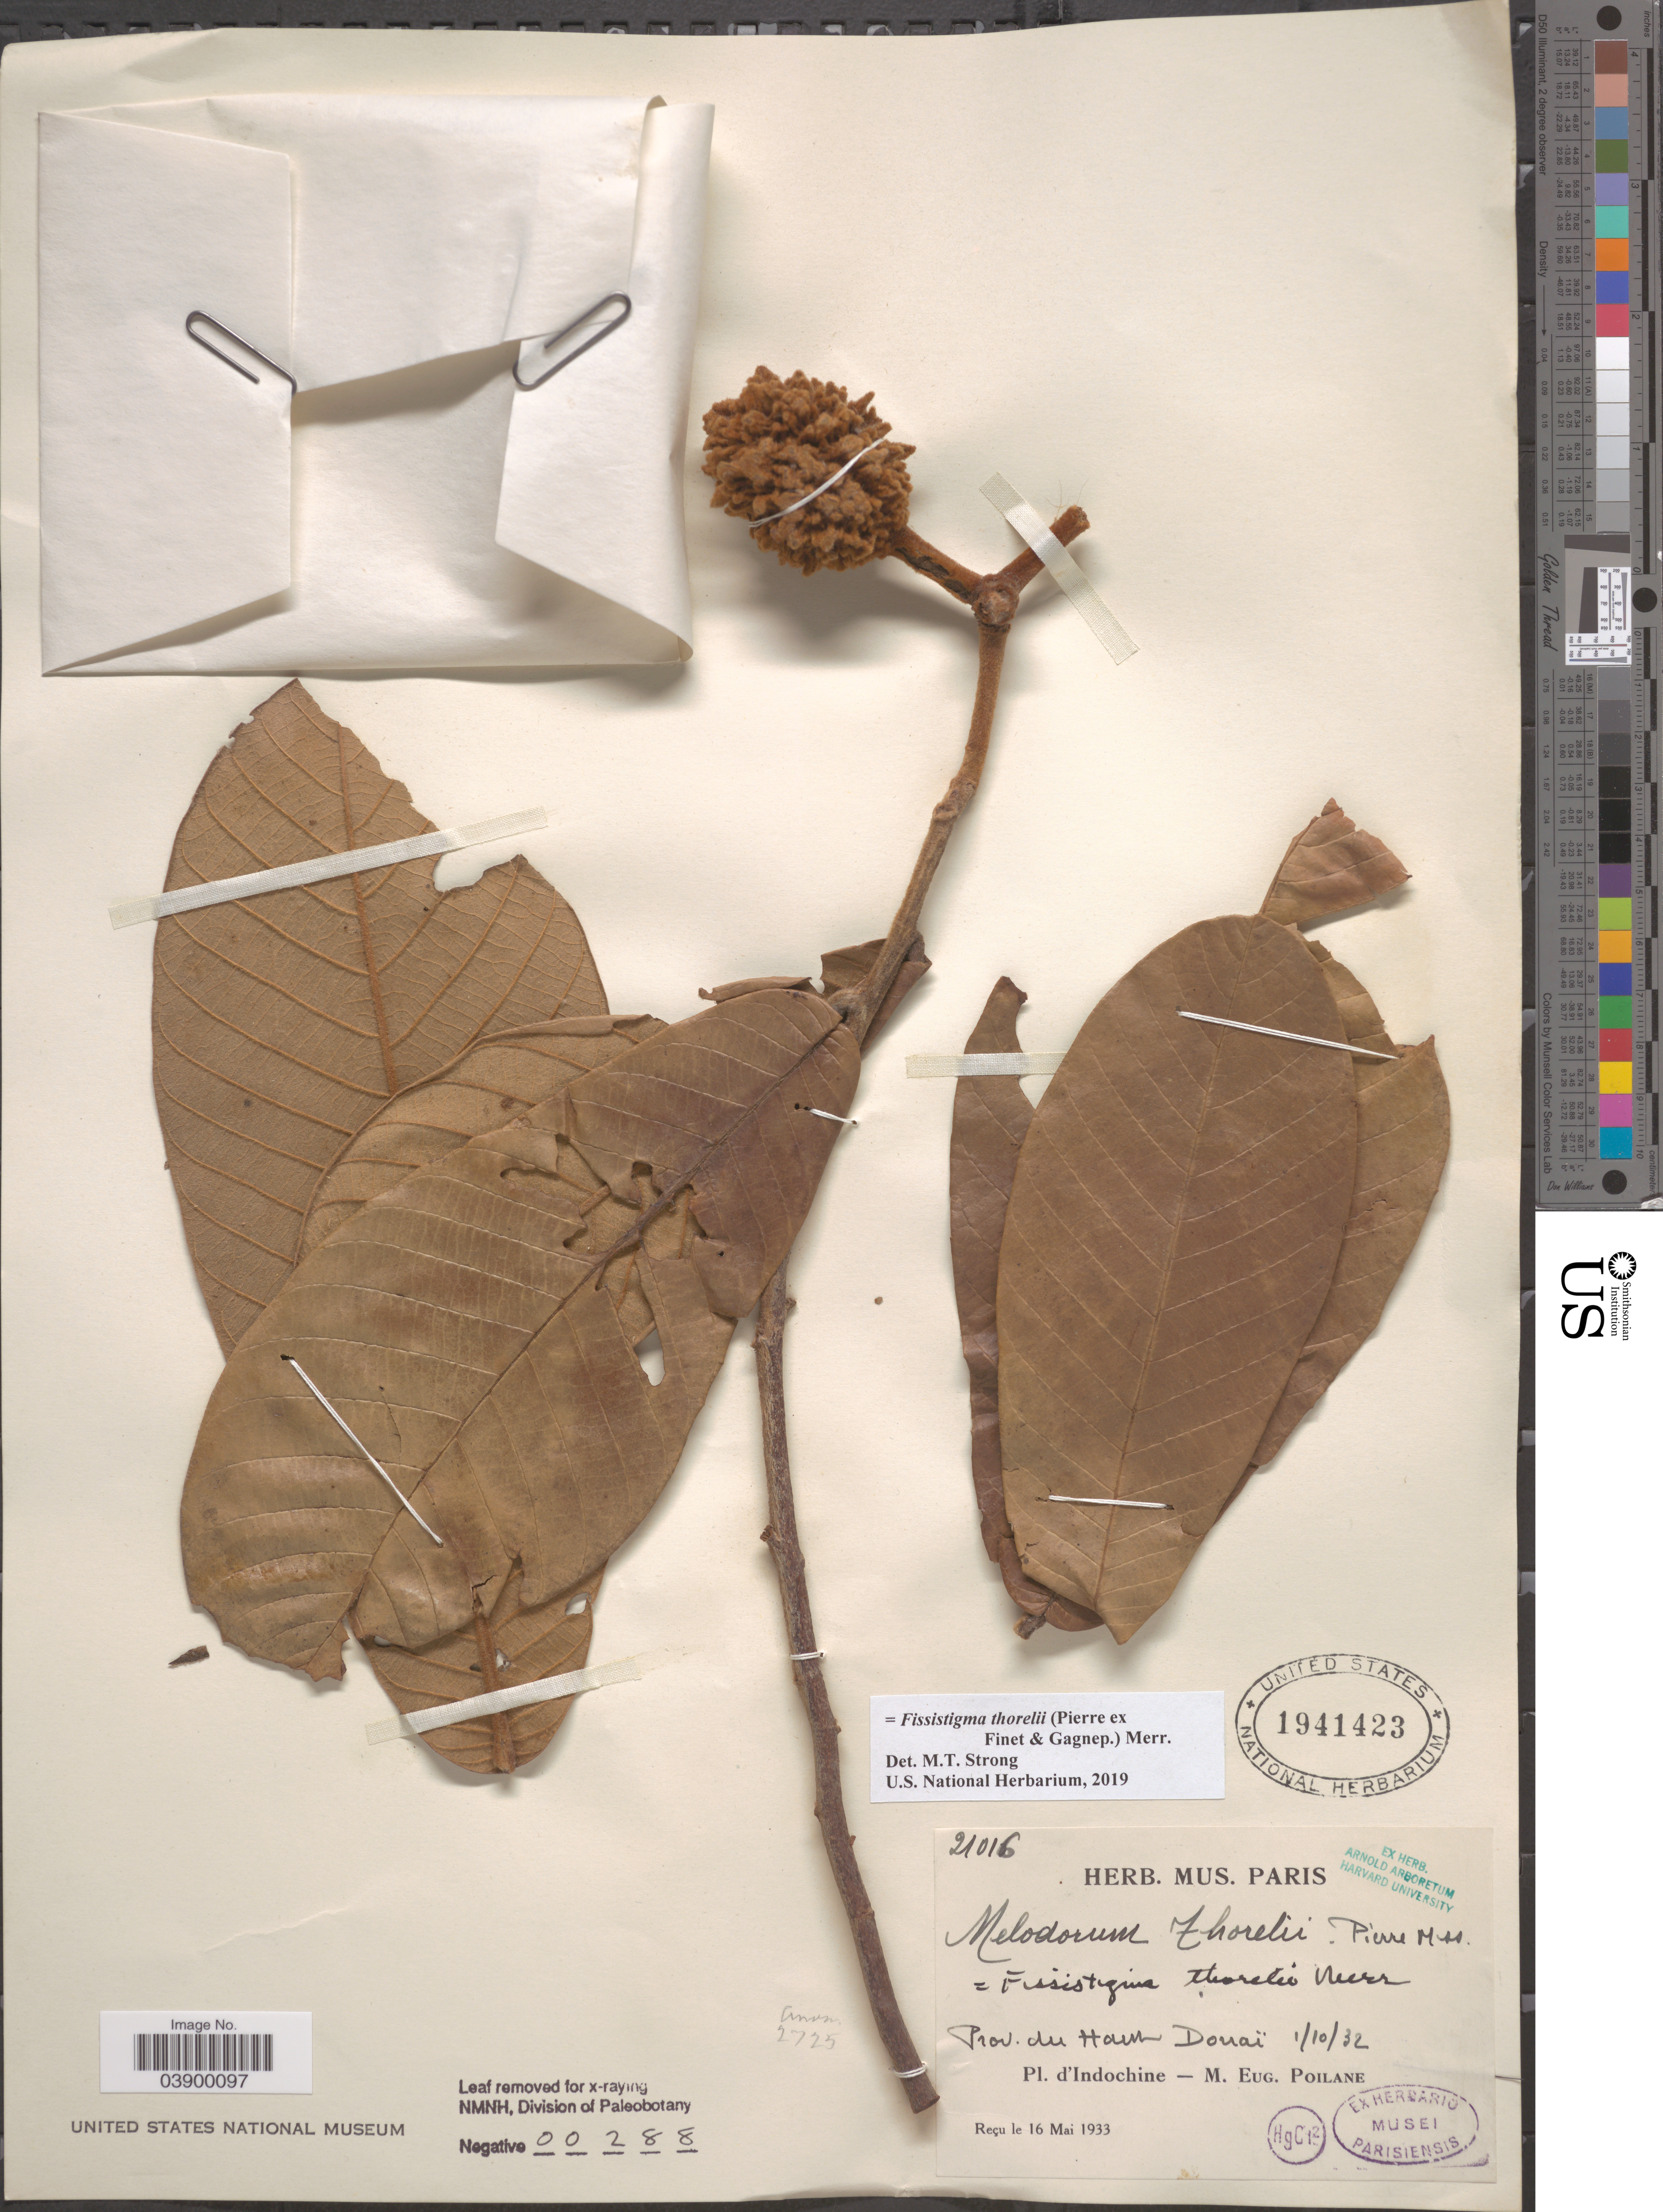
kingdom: Plantae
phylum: Tracheophyta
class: Magnoliopsida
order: Magnoliales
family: Annonaceae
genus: Fissistigma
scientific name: Fissistigma thorelii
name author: (Pierre ex Finet & Gagnep.) Merr.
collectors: M. Poilane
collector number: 21016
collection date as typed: Transcribed d/m/y: 1/10/32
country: Vietnam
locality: Prov. du Haut Donaï. Indochine.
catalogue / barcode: US 1941423